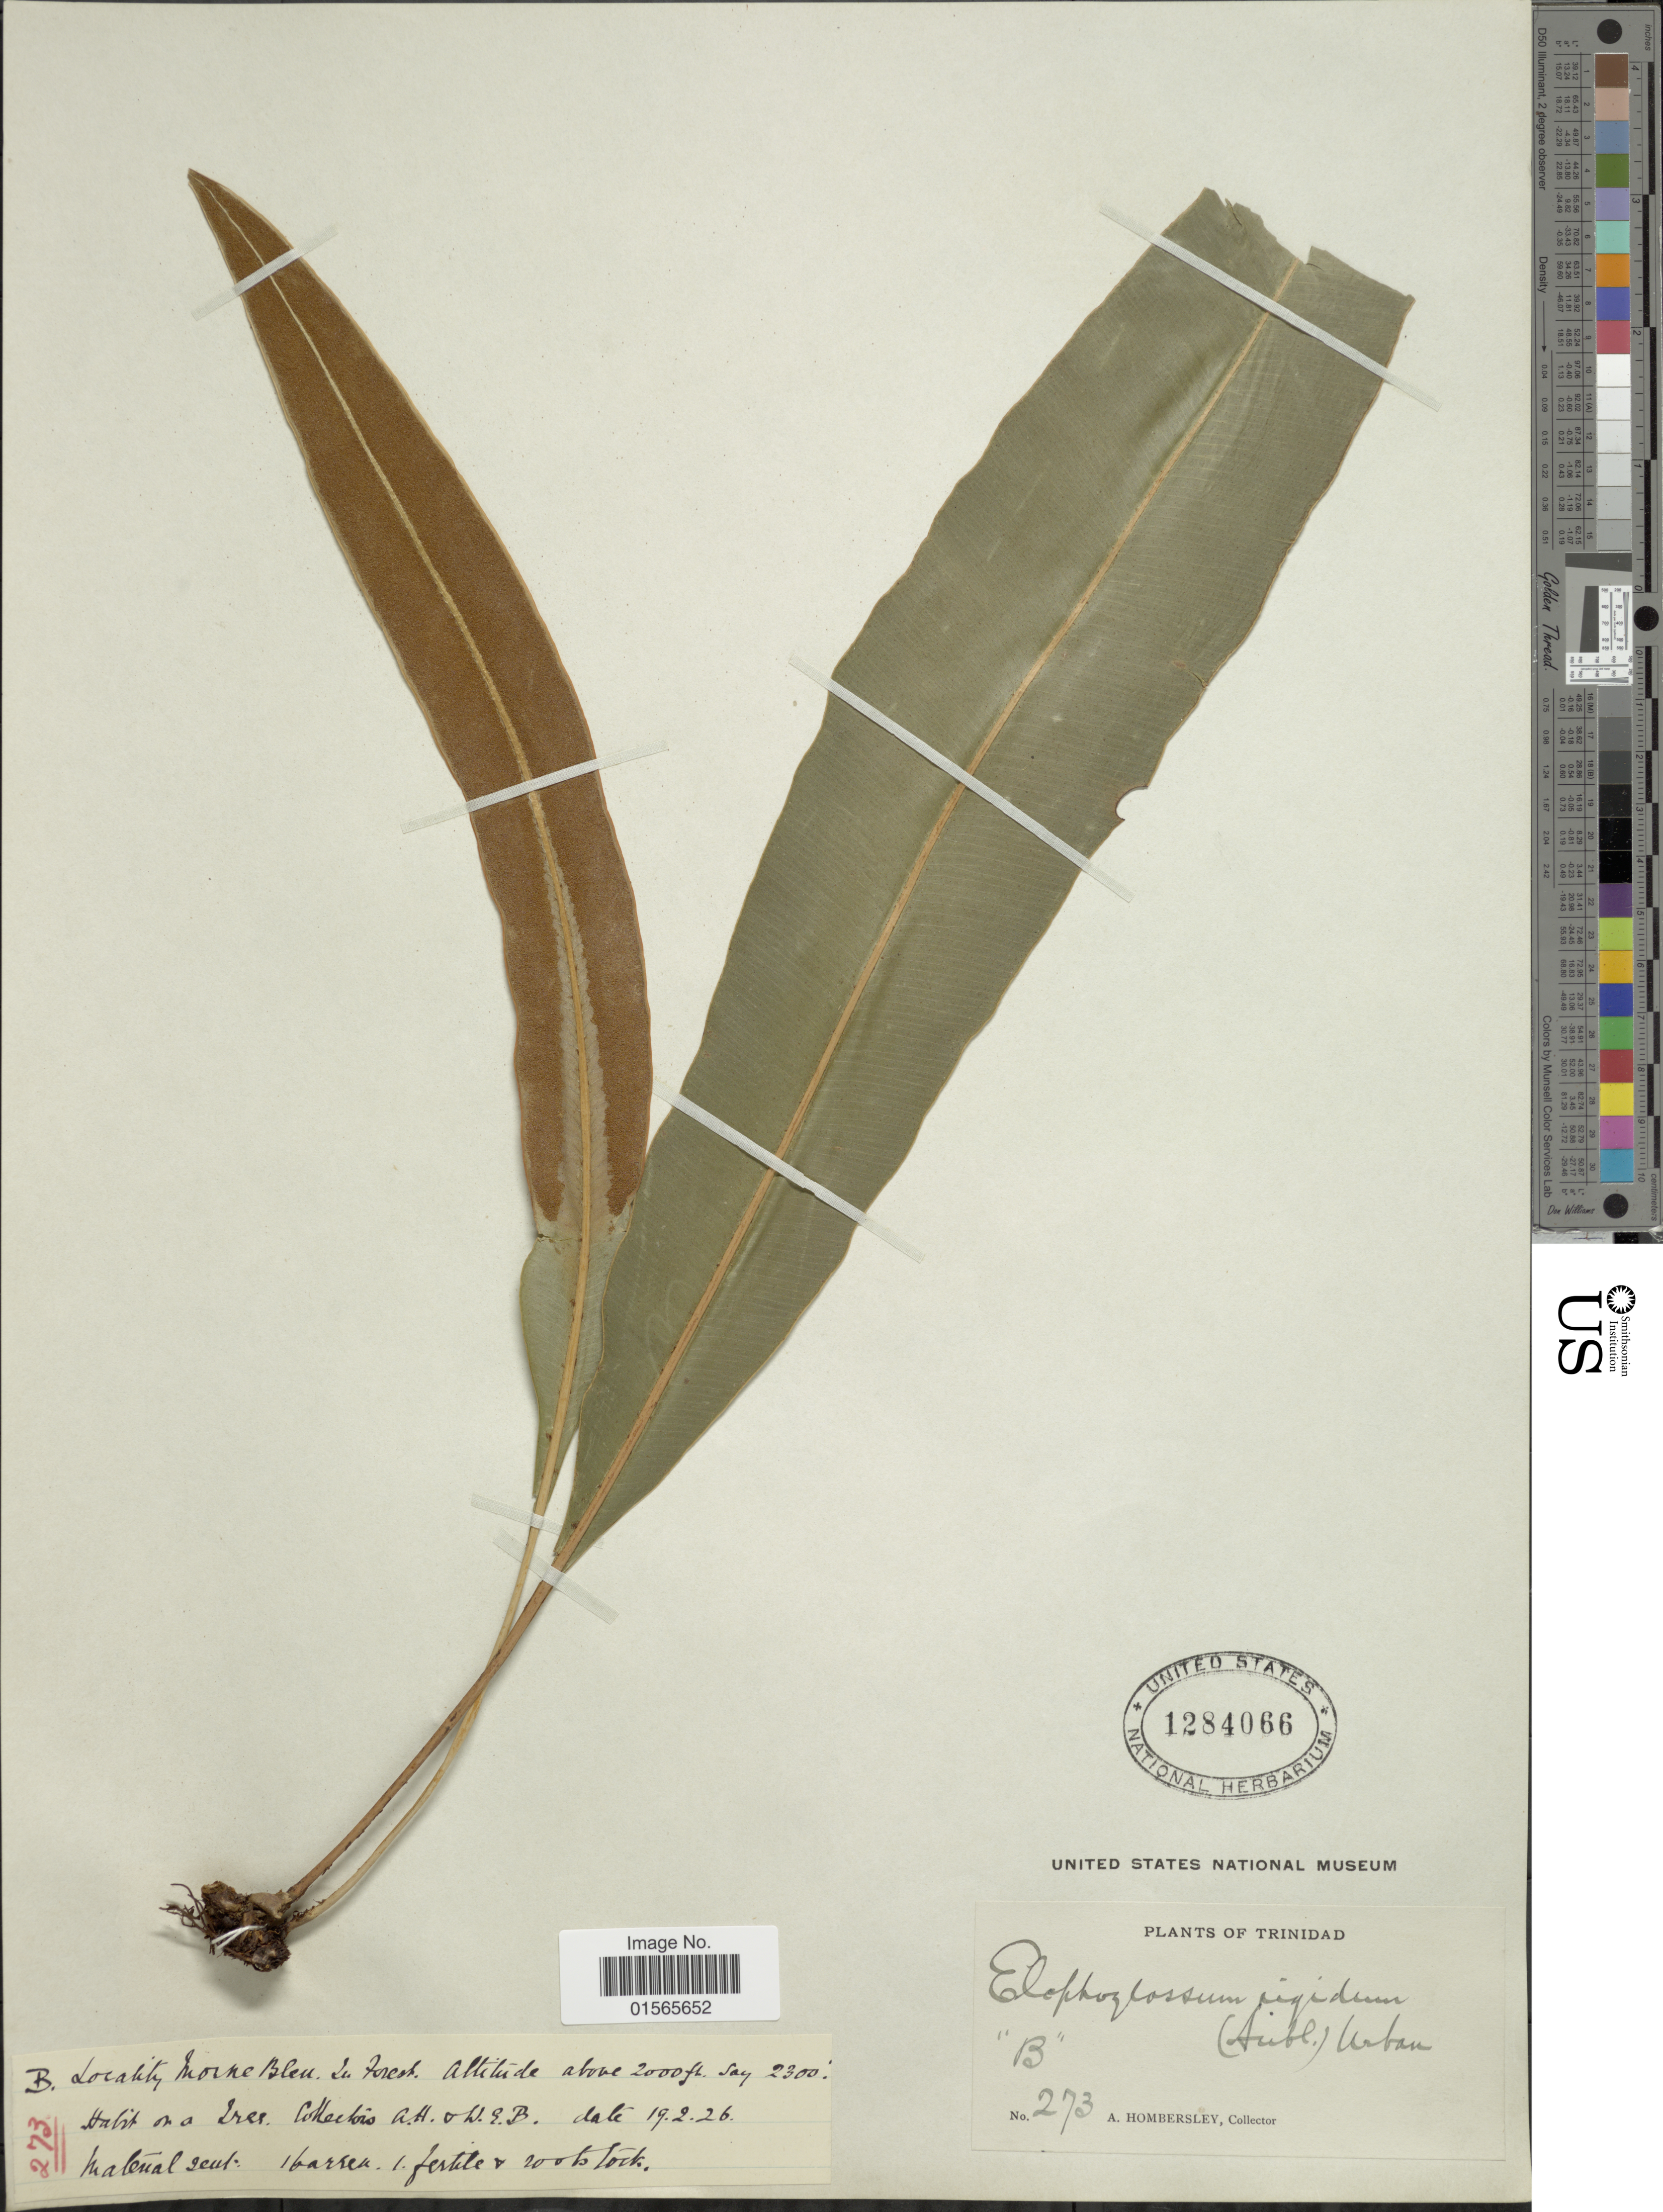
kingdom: Plantae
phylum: Tracheophyta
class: Polypodiopsida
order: Polypodiales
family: Dryopteridaceae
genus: Elaphoglossum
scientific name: Elaphoglossum longifolium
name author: J. Sm.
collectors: A. Hombersley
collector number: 273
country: Trinidad and Tobago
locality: Trinidad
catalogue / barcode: US 1284066